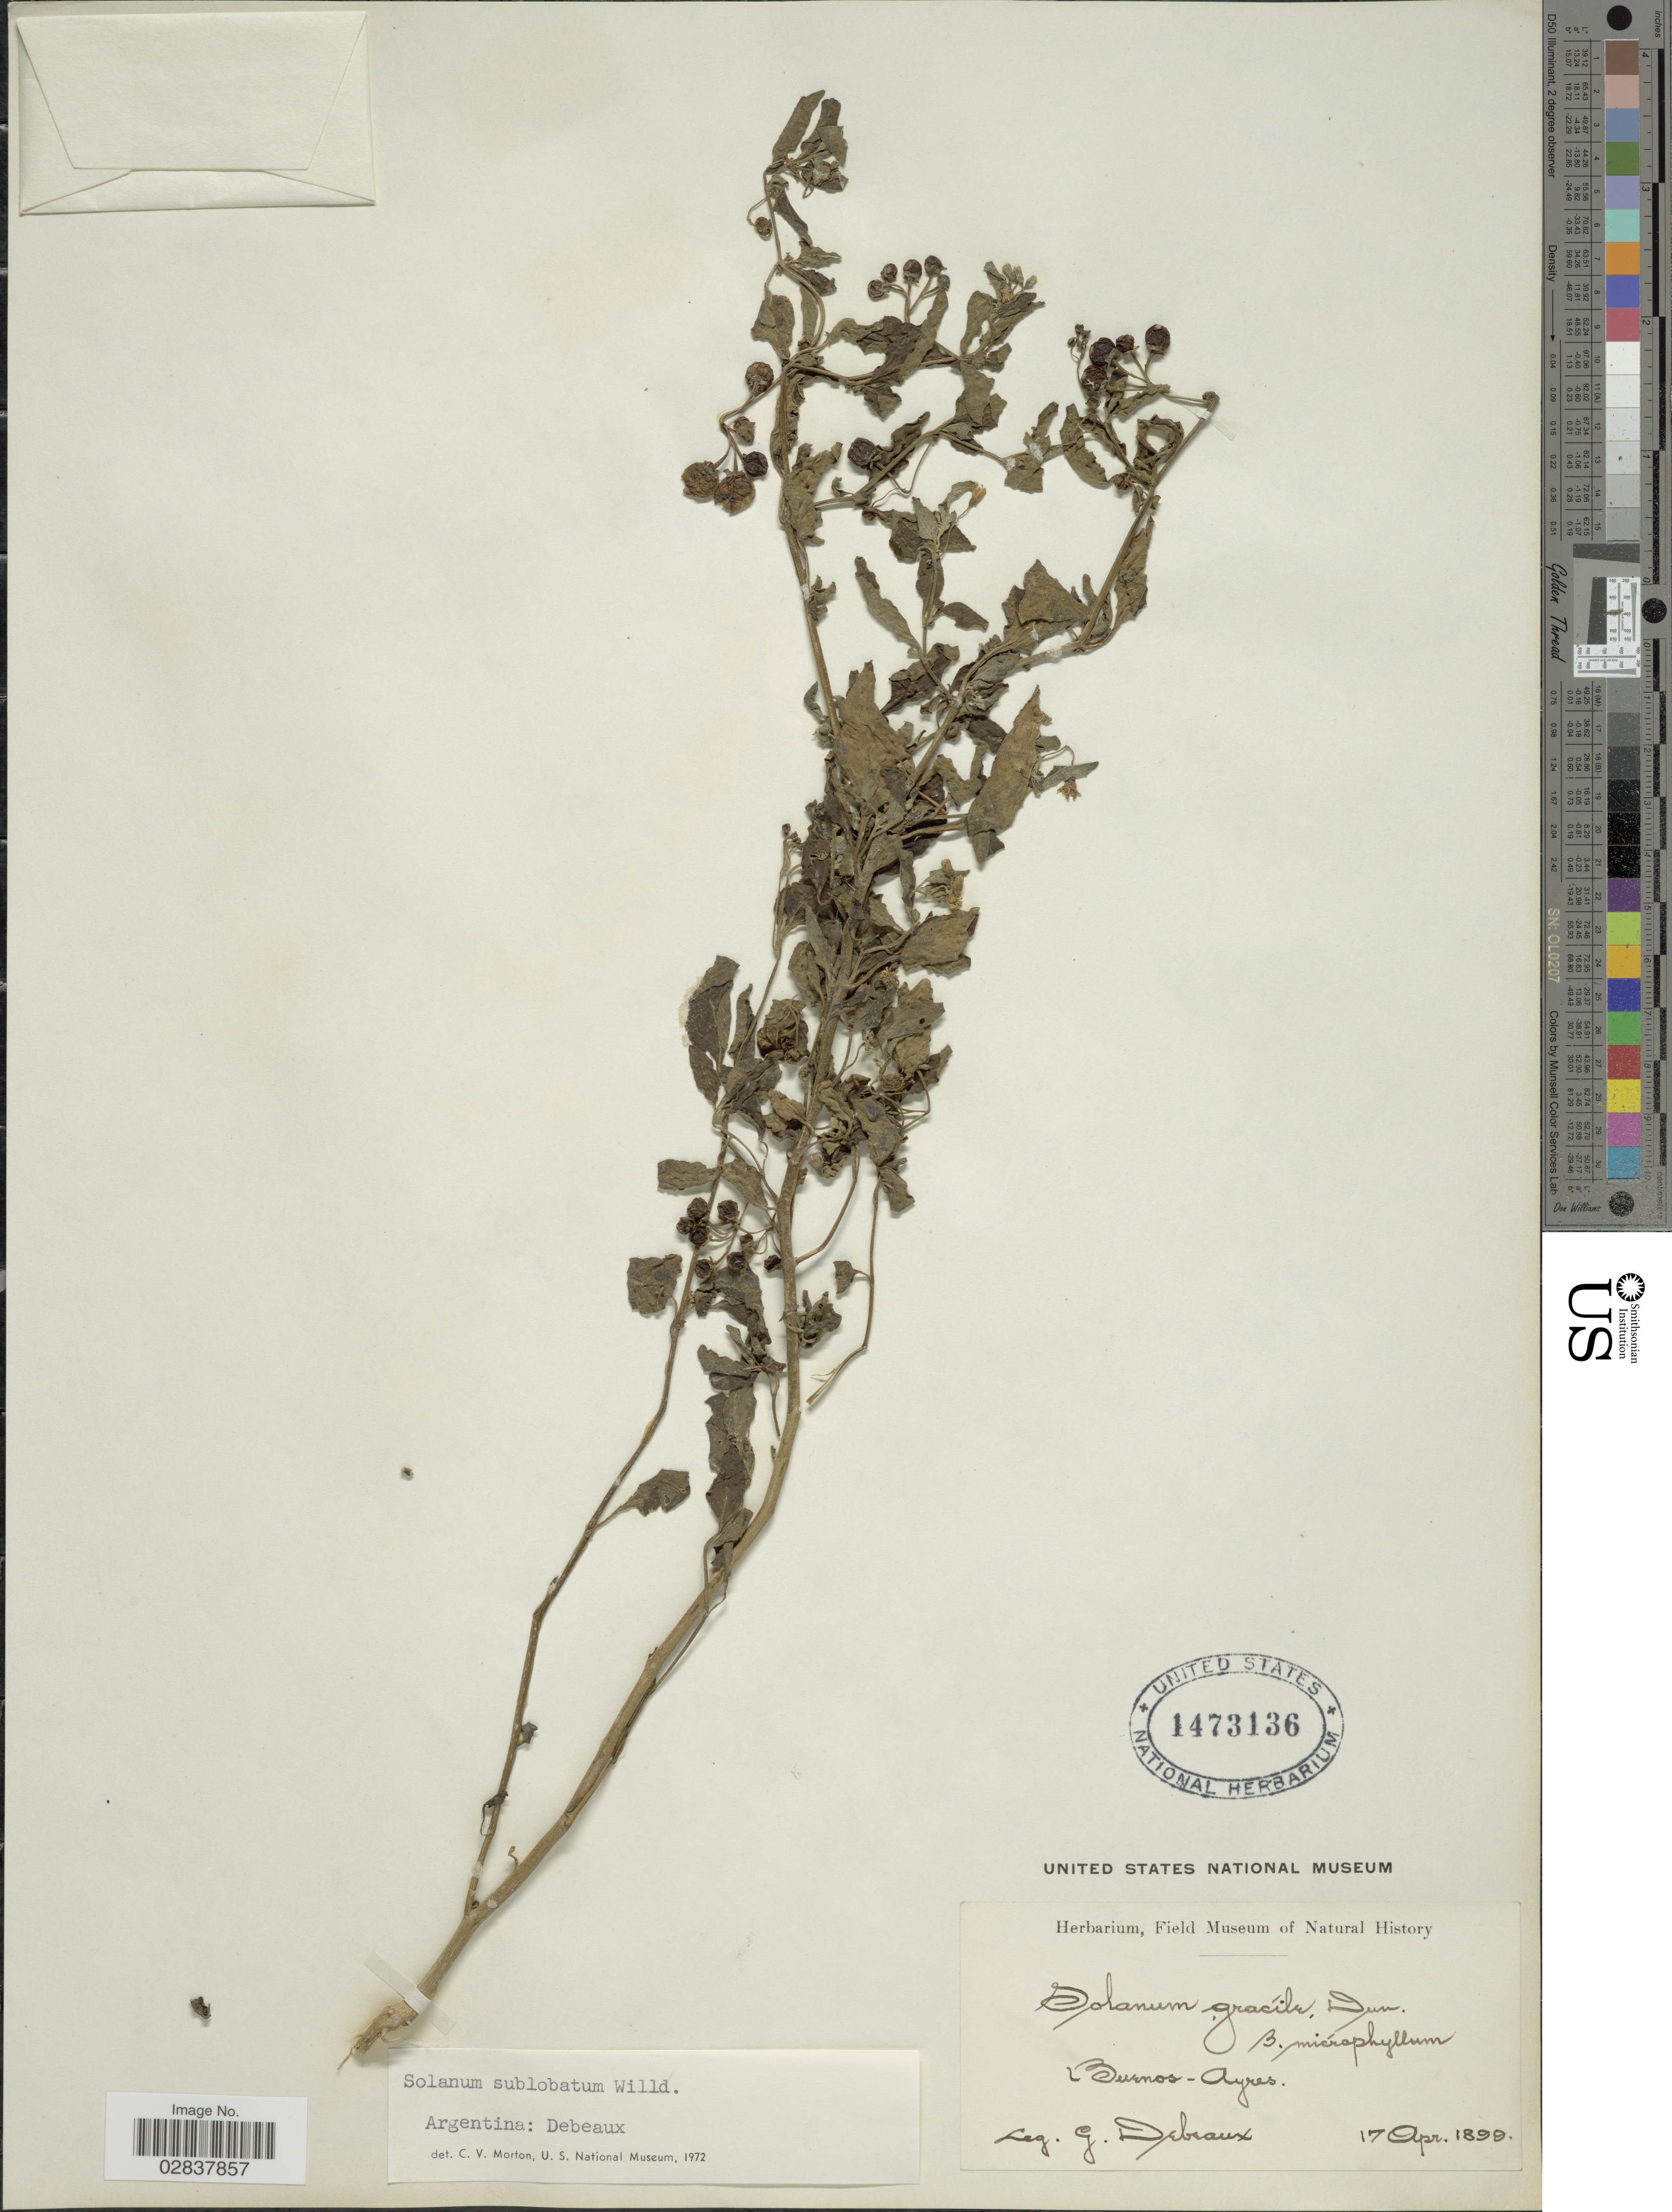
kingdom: Plantae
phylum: Tracheophyta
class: Magnoliopsida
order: Solanales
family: Solanaceae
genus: Solanum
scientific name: Solanum sublobatum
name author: Roem. & Schult.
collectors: G. Debeaux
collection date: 1899-04-17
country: Argentina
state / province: Buenos Aires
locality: Buenos-Ayres.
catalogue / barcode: US 1473136